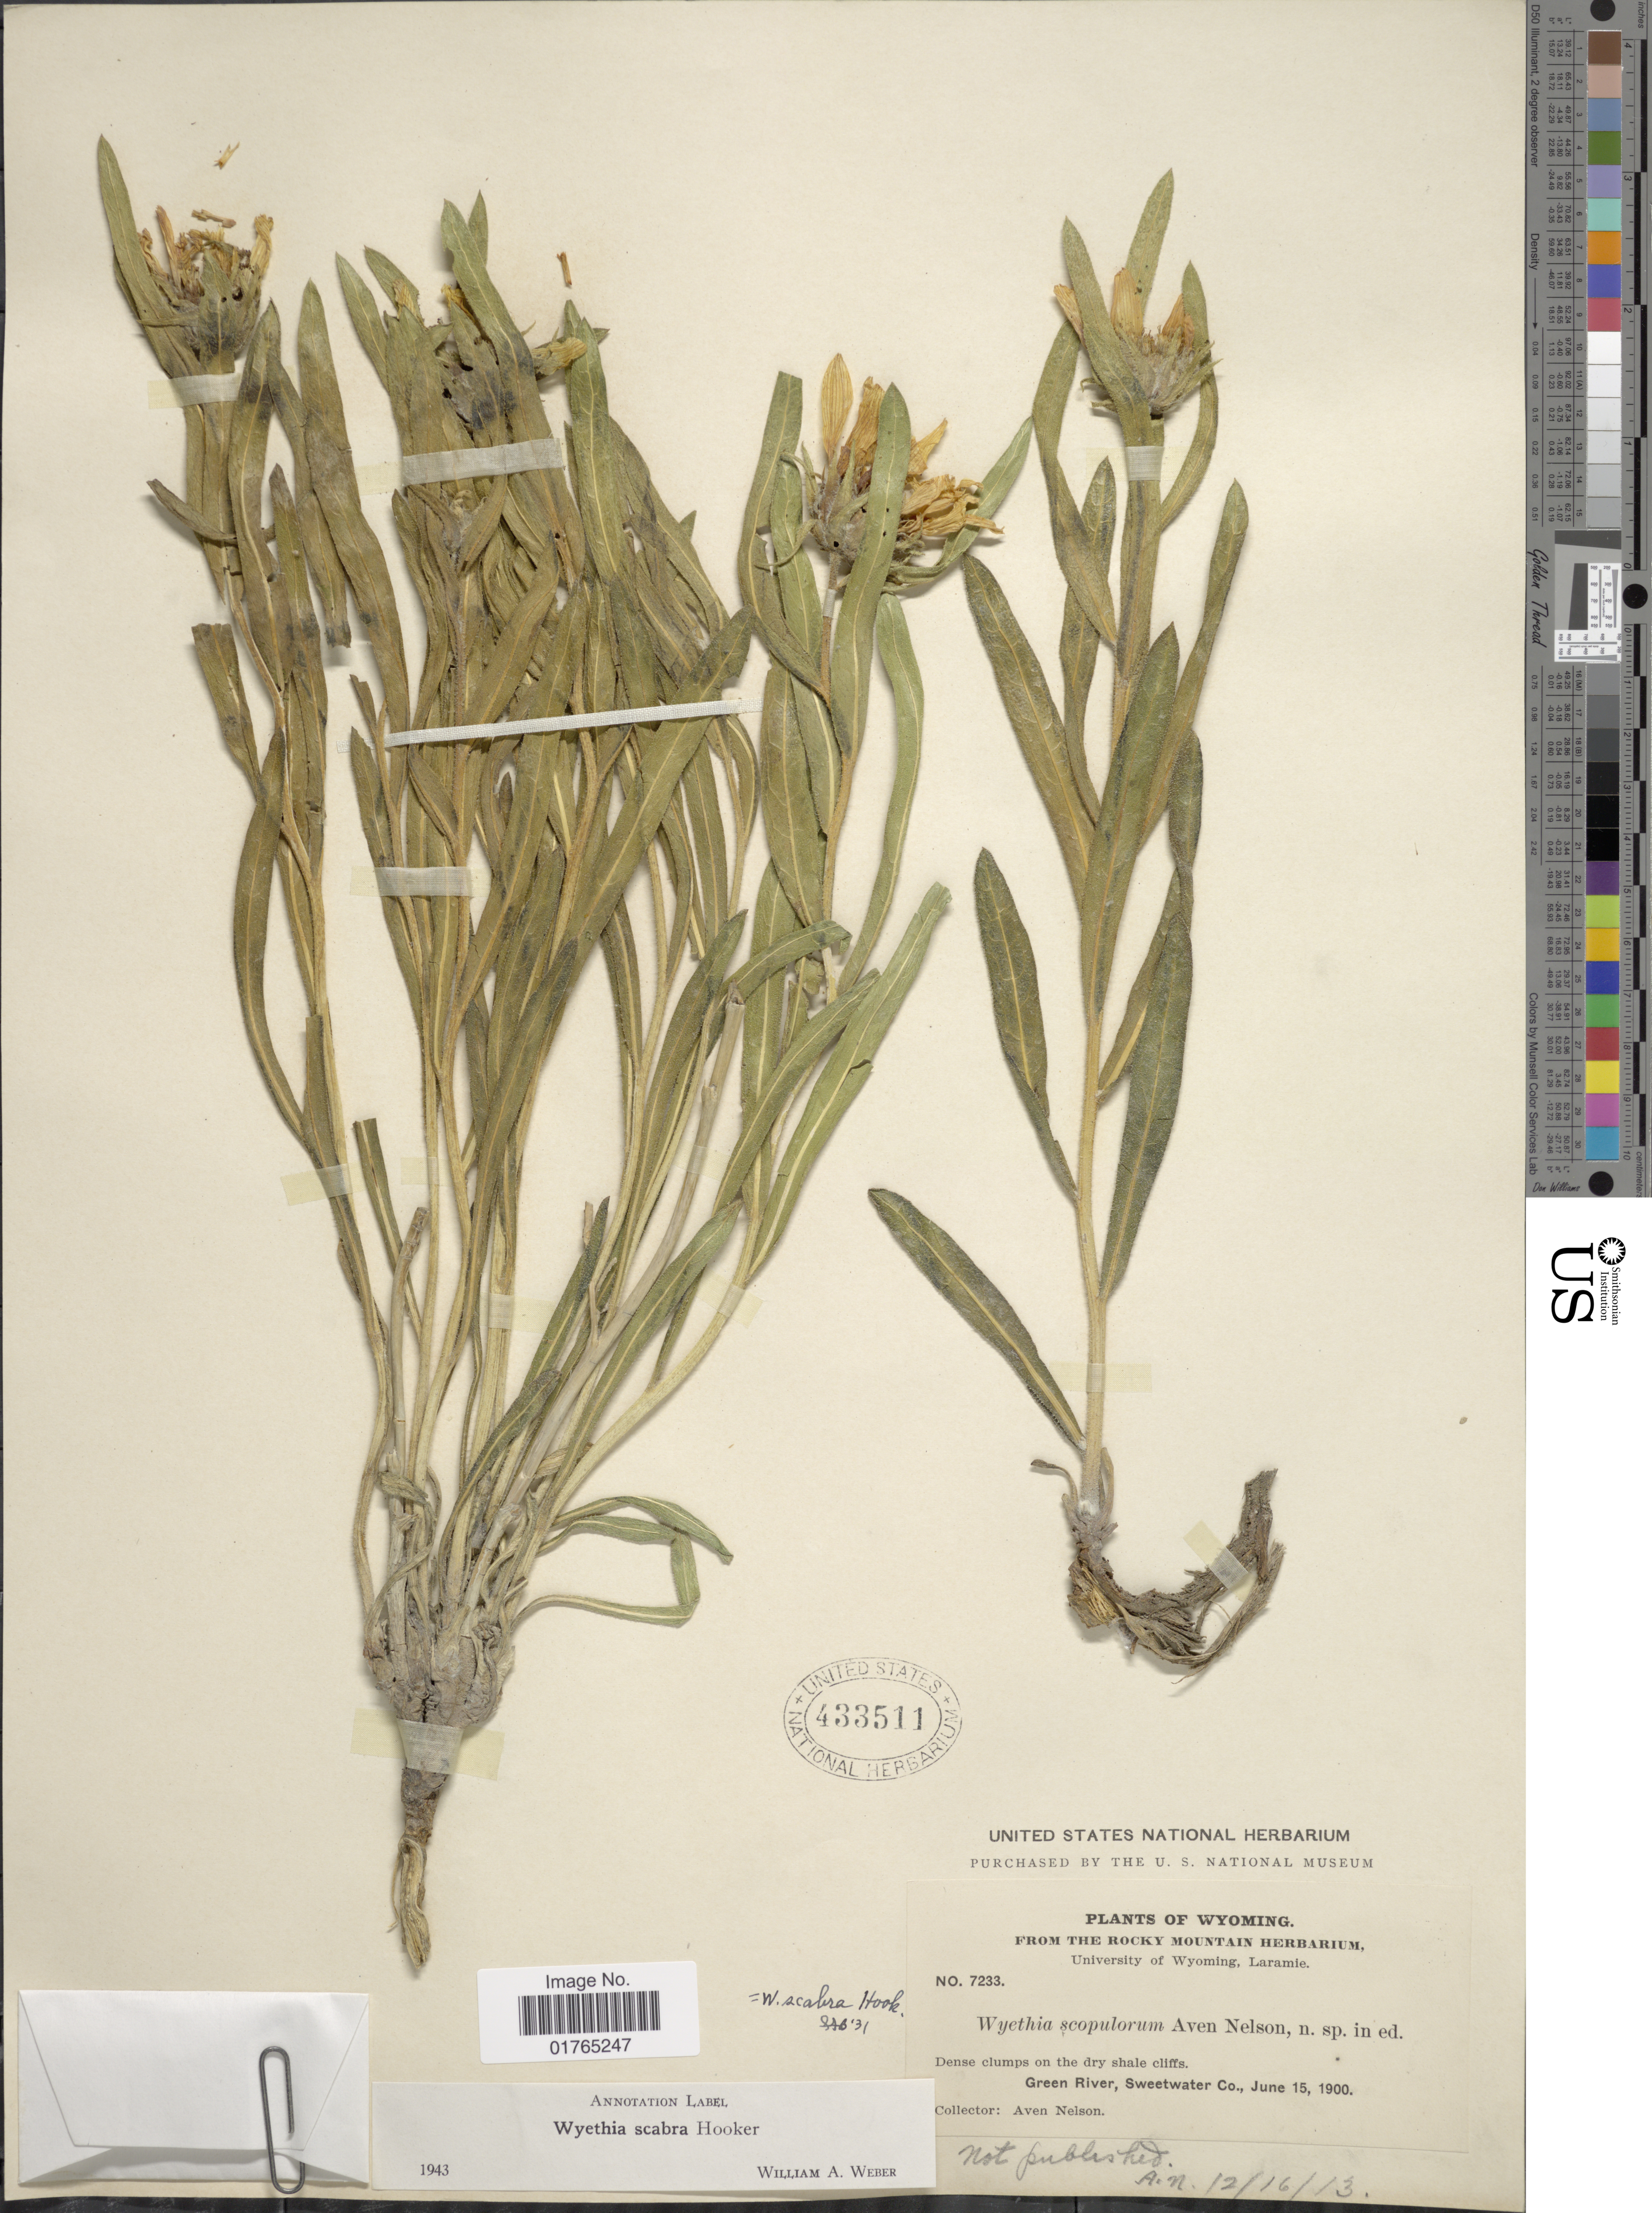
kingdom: Plantae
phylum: Tracheophyta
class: Magnoliopsida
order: Asterales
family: Asteraceae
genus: Wyethia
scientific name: Wyethia scabra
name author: Hook.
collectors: A. Nelson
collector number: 7233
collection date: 1900-06-15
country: United States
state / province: Wyoming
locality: Dense clumps on the dry shale cliffs, Green river, Sweetwater Co.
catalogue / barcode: US 433511